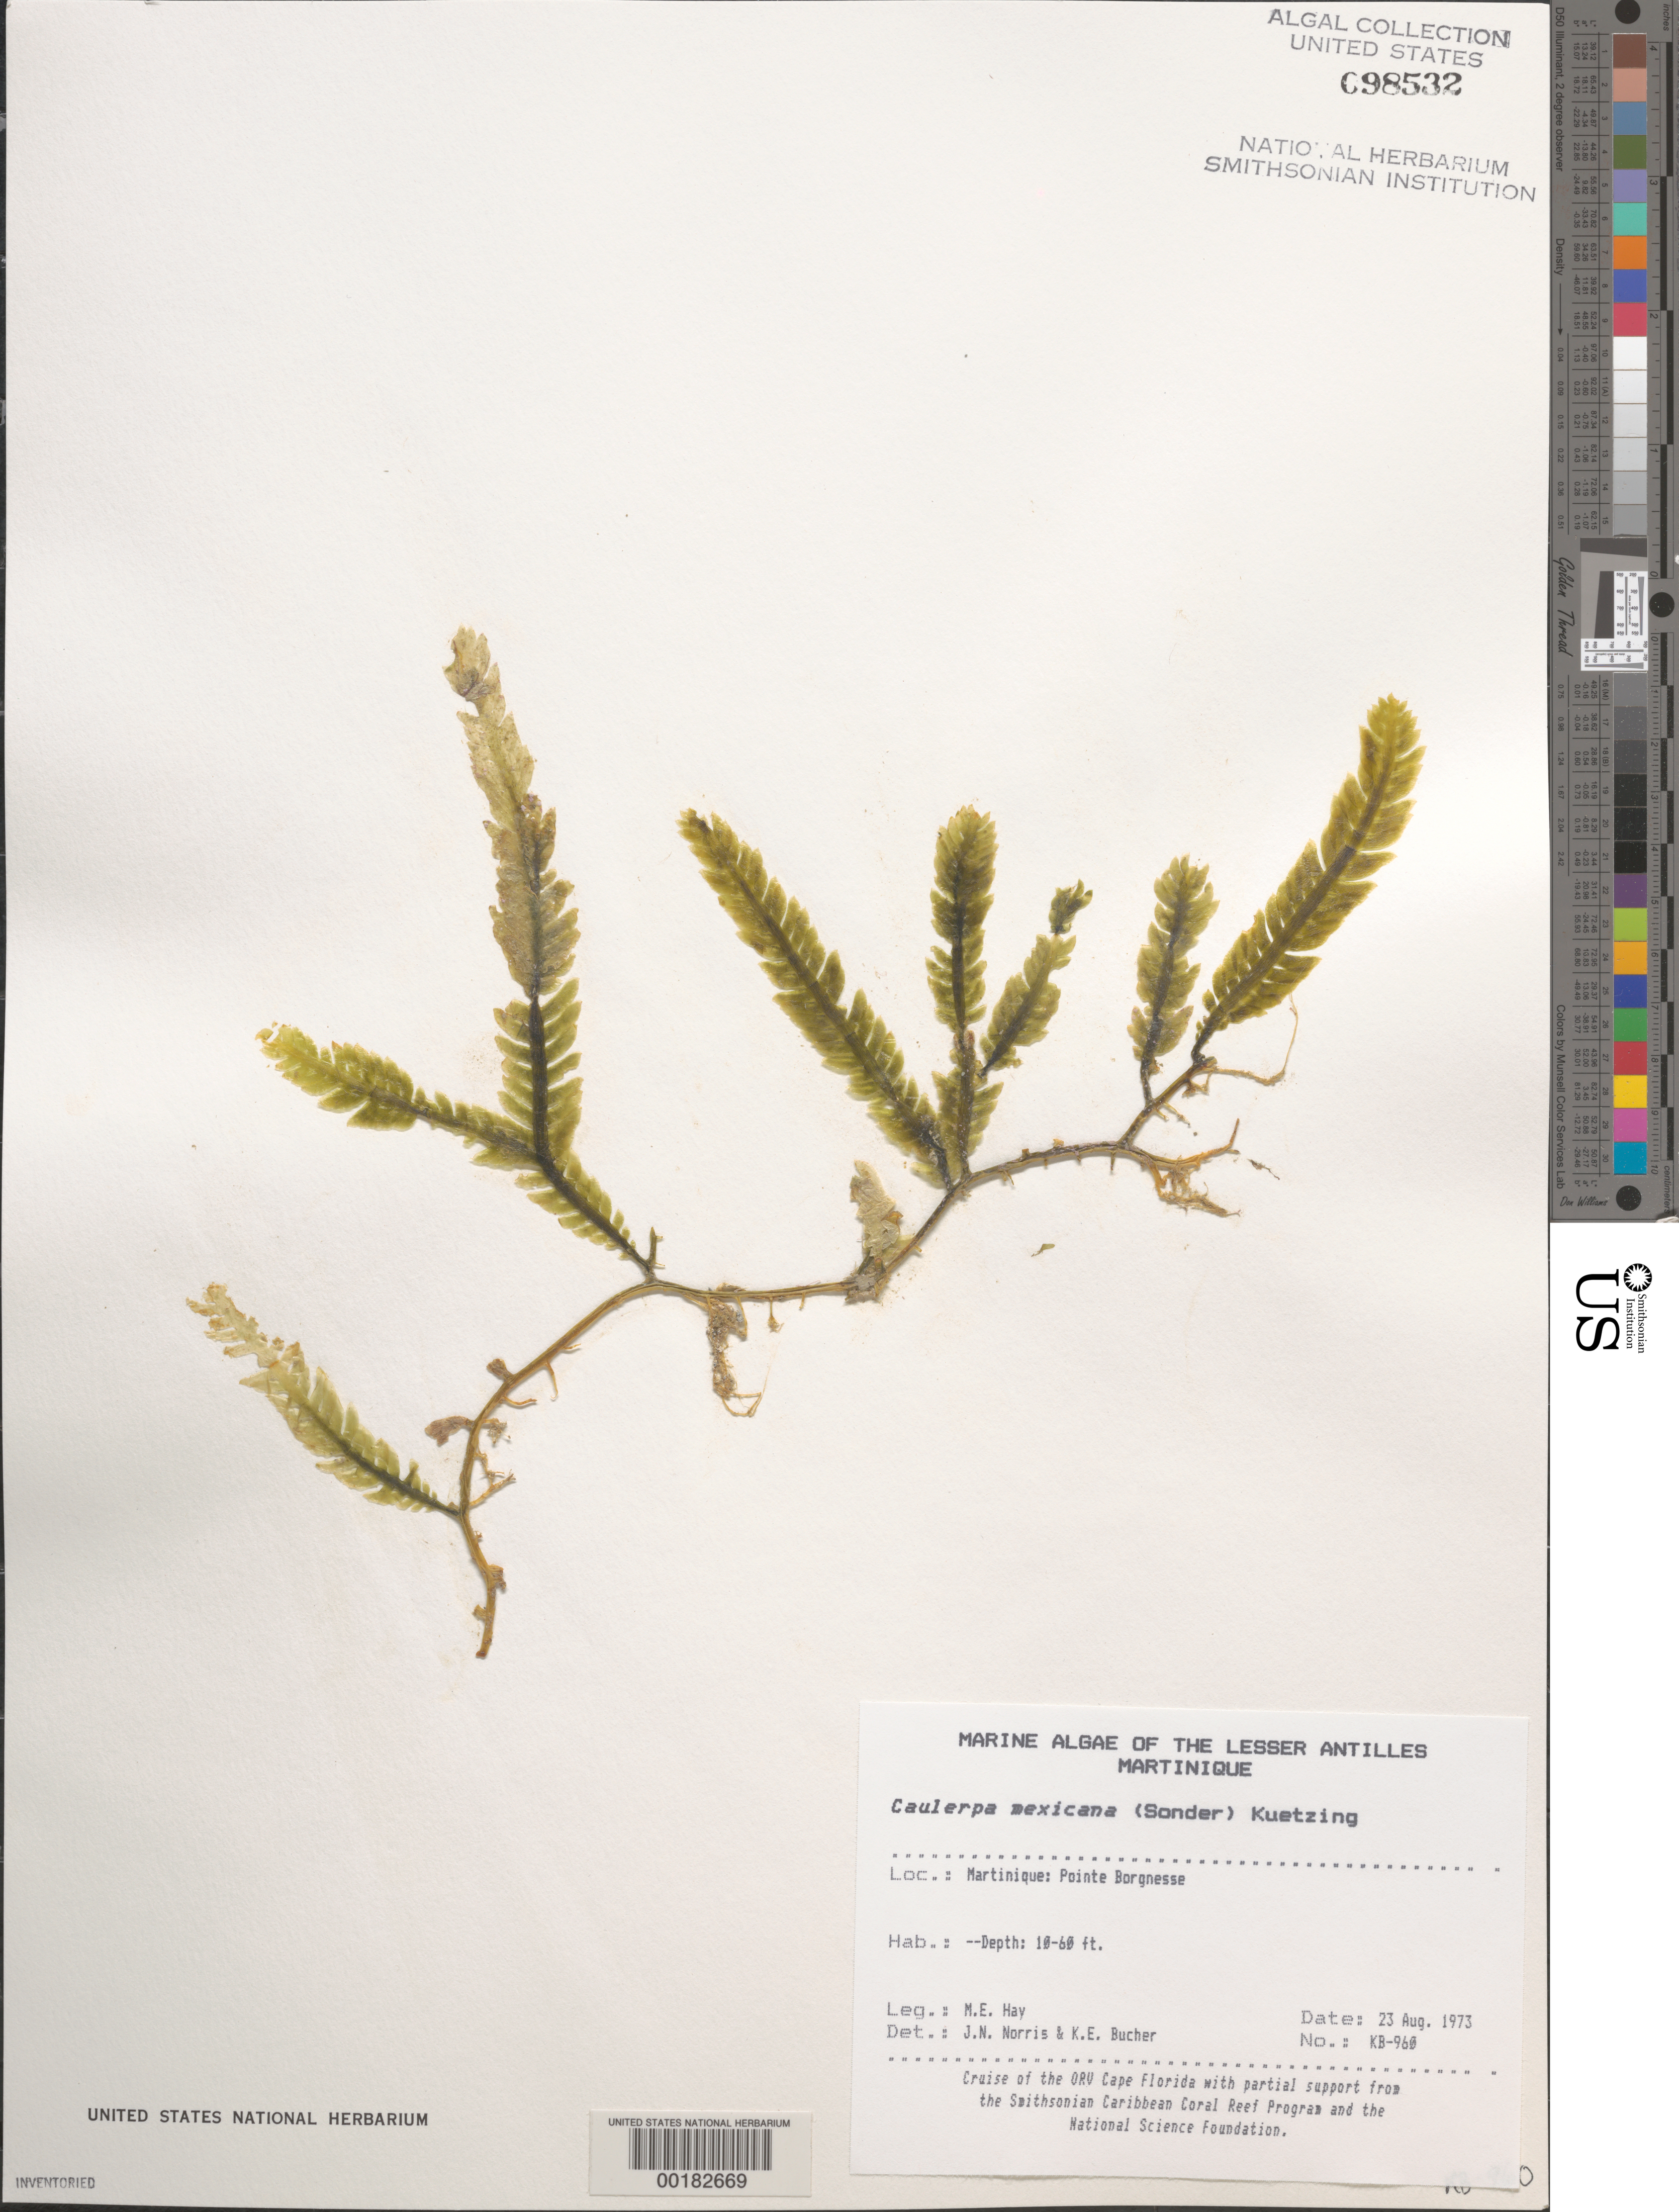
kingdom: Plantae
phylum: Chlorophyta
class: Ulvophyceae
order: Bryopsidales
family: Caulerpaceae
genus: Caulerpa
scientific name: Caulerpa mexicana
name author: Sond. ex Kütz.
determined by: Norris, J. N.; Bucher, K. E.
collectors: M. E. Hay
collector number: KB-960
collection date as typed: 23 Aug 1985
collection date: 1985-08-23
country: Martinique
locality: Pointe Borgnesse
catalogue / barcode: US 98532